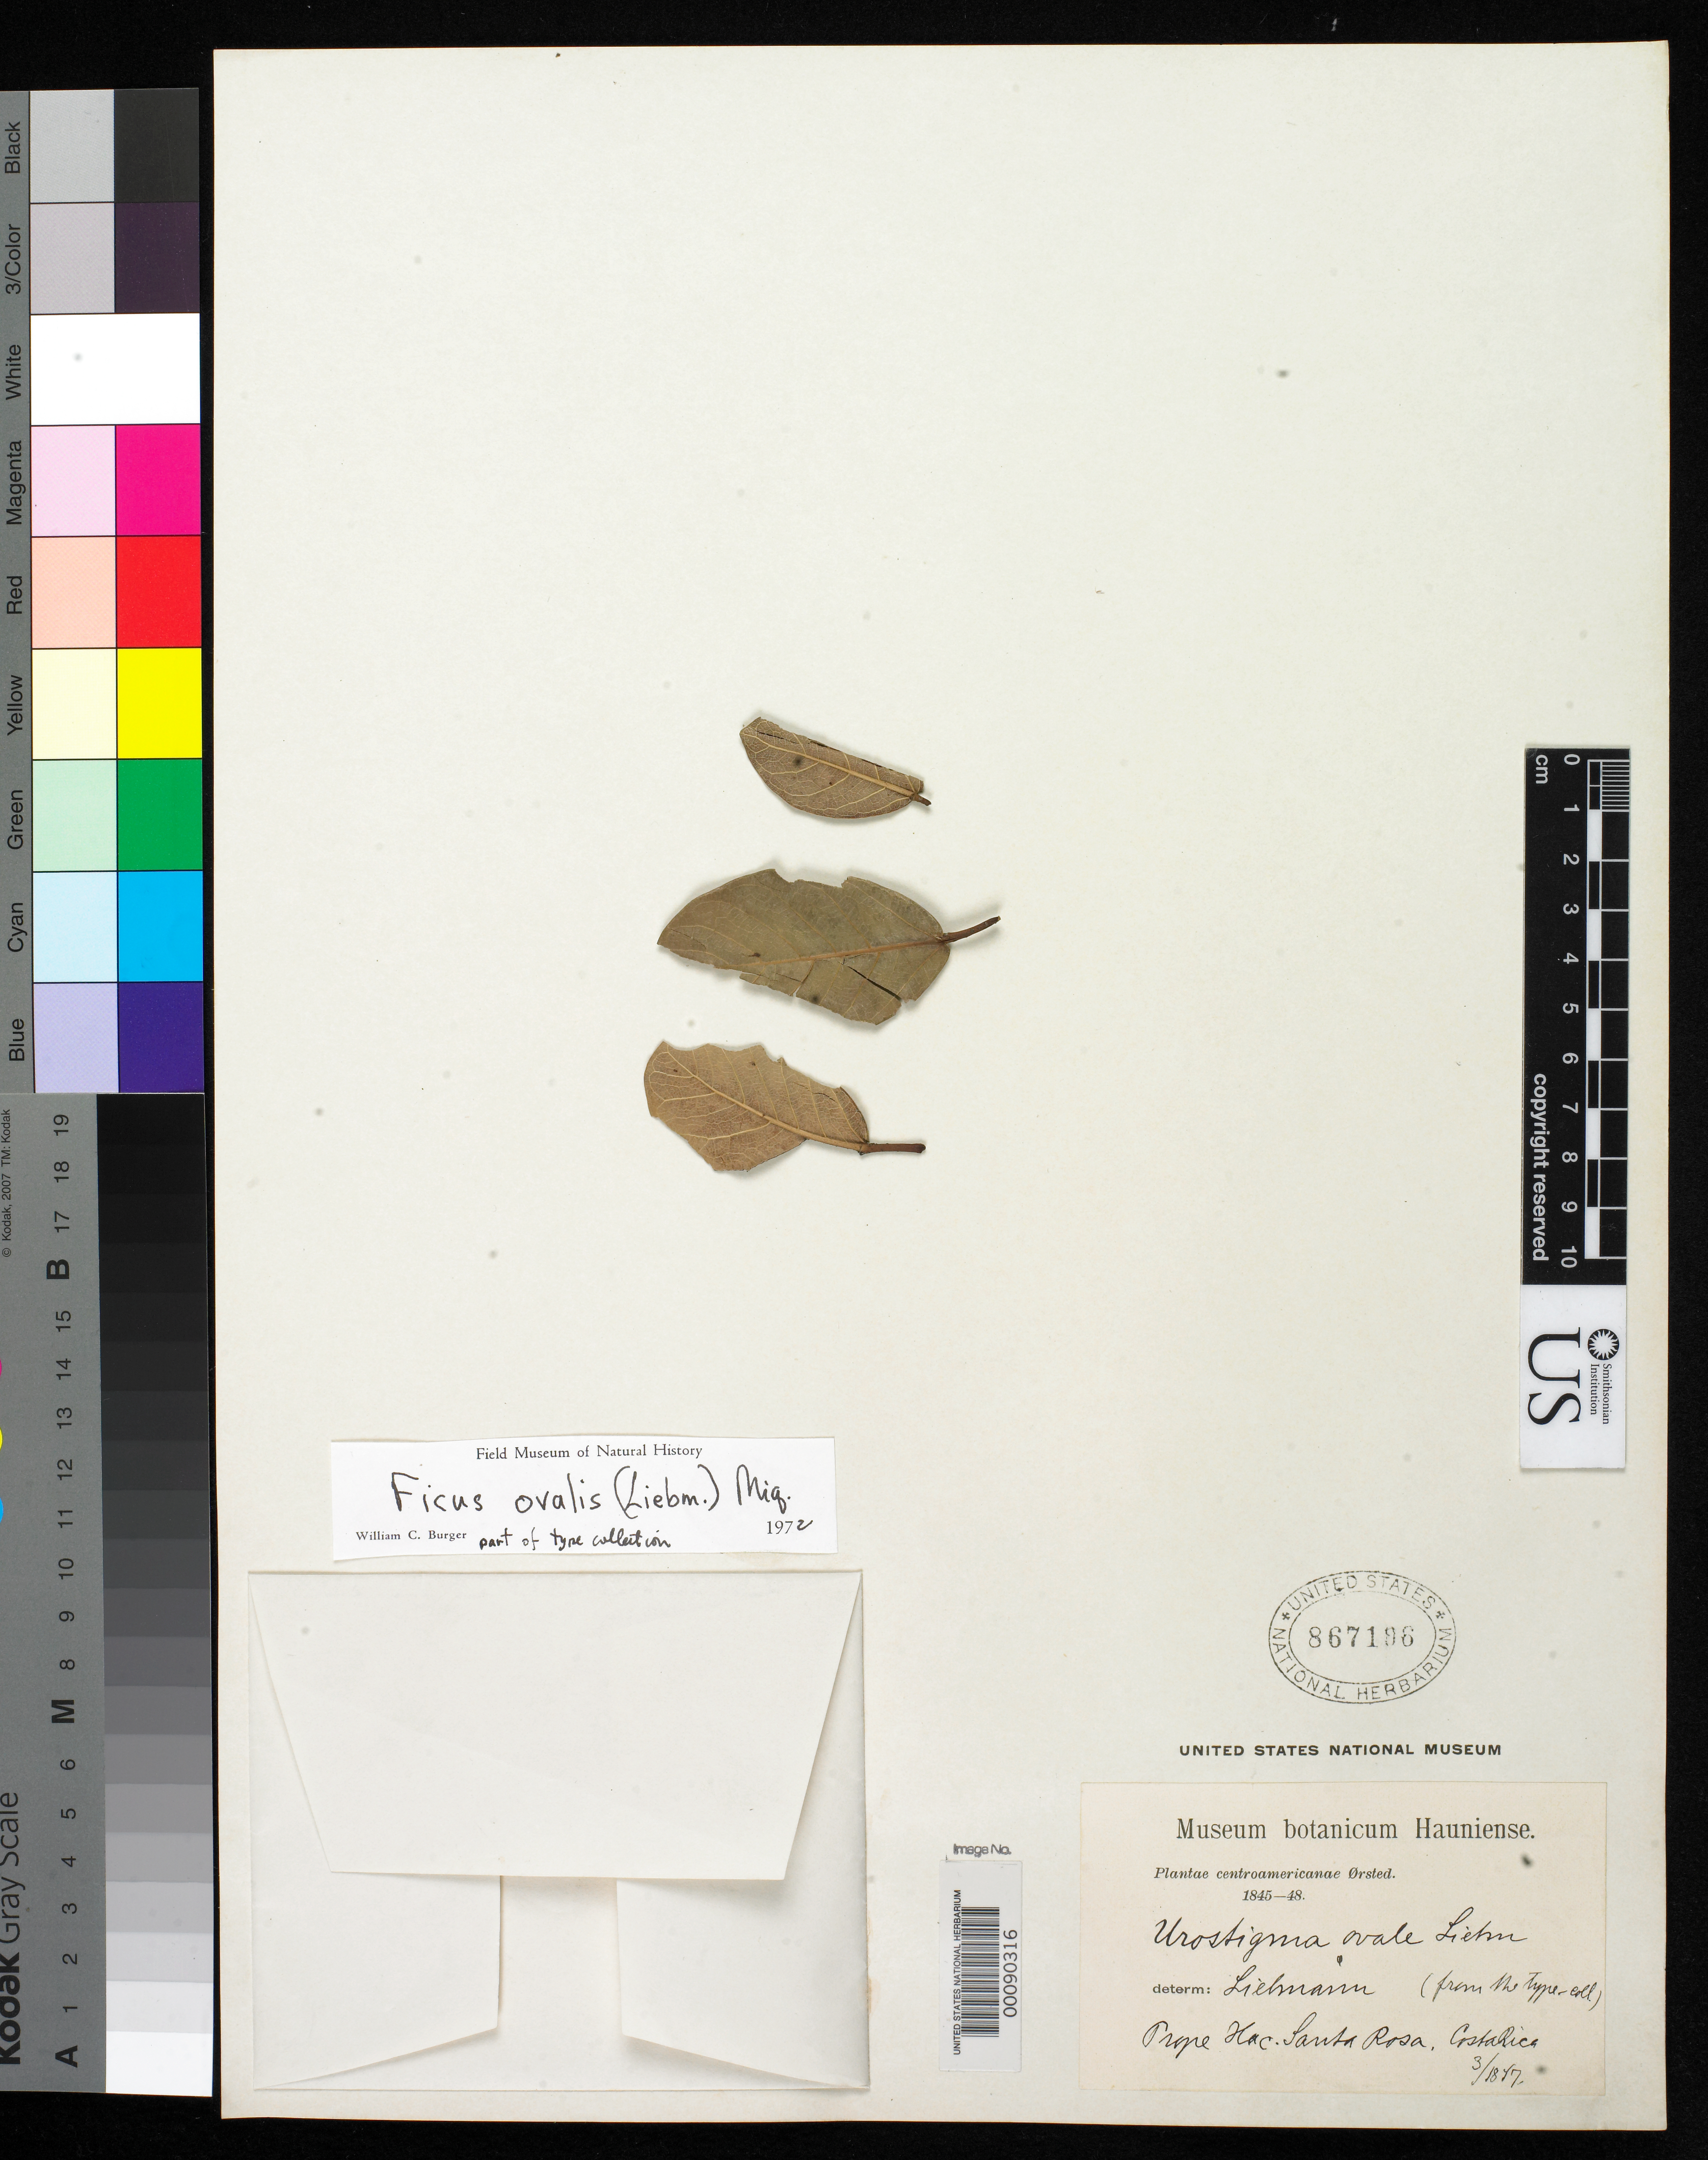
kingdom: Plantae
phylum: Tracheophyta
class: Magnoliopsida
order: Rosales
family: Moraceae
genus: Urostigma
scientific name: Urostigma ovale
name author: Liebm.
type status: Type Fragment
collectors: A. S. Oersted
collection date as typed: Mar 1847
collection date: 1847-03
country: Costa Rica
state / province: Guanacaste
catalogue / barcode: US 867106